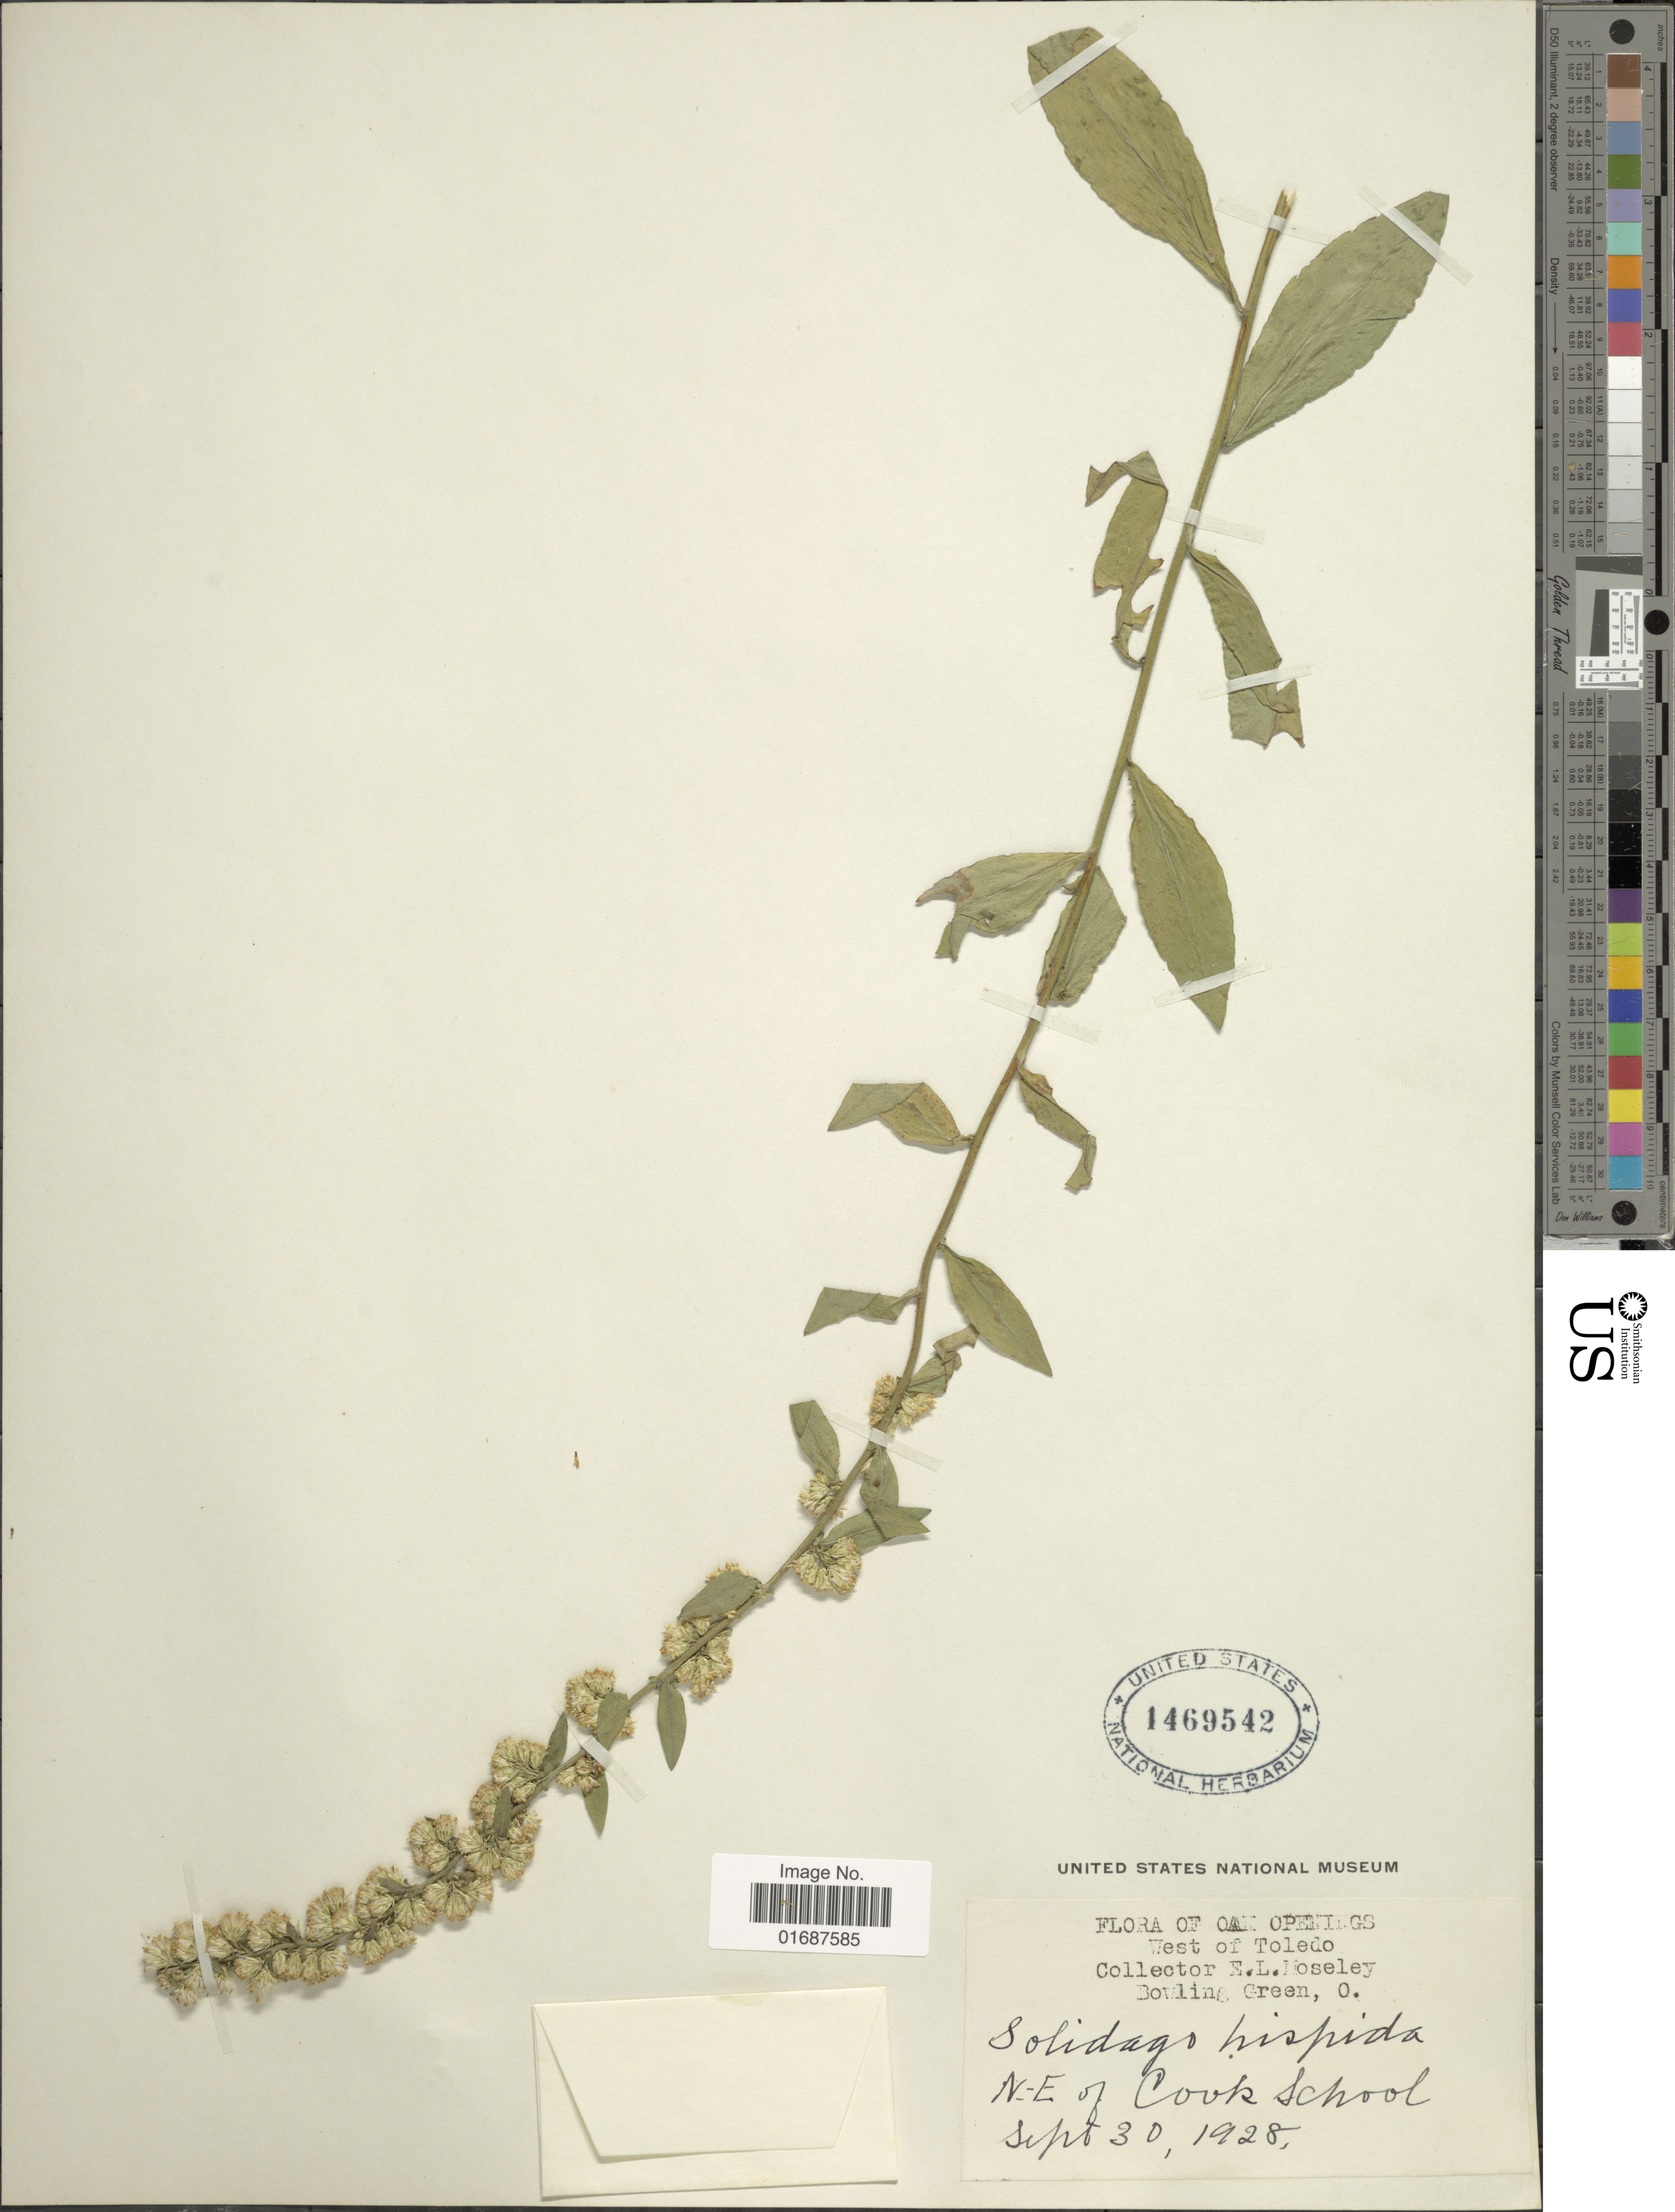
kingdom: Plantae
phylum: Tracheophyta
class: Magnoliopsida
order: Asterales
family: Asteraceae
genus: Solidago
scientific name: Solidago hispida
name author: Muhl. ex Willd.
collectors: E. Moseley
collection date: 1928-09-30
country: United States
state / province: Ohio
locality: Oak Openings. West of Toledo. Bowling Green. N-E of Cook School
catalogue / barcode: US 1469542